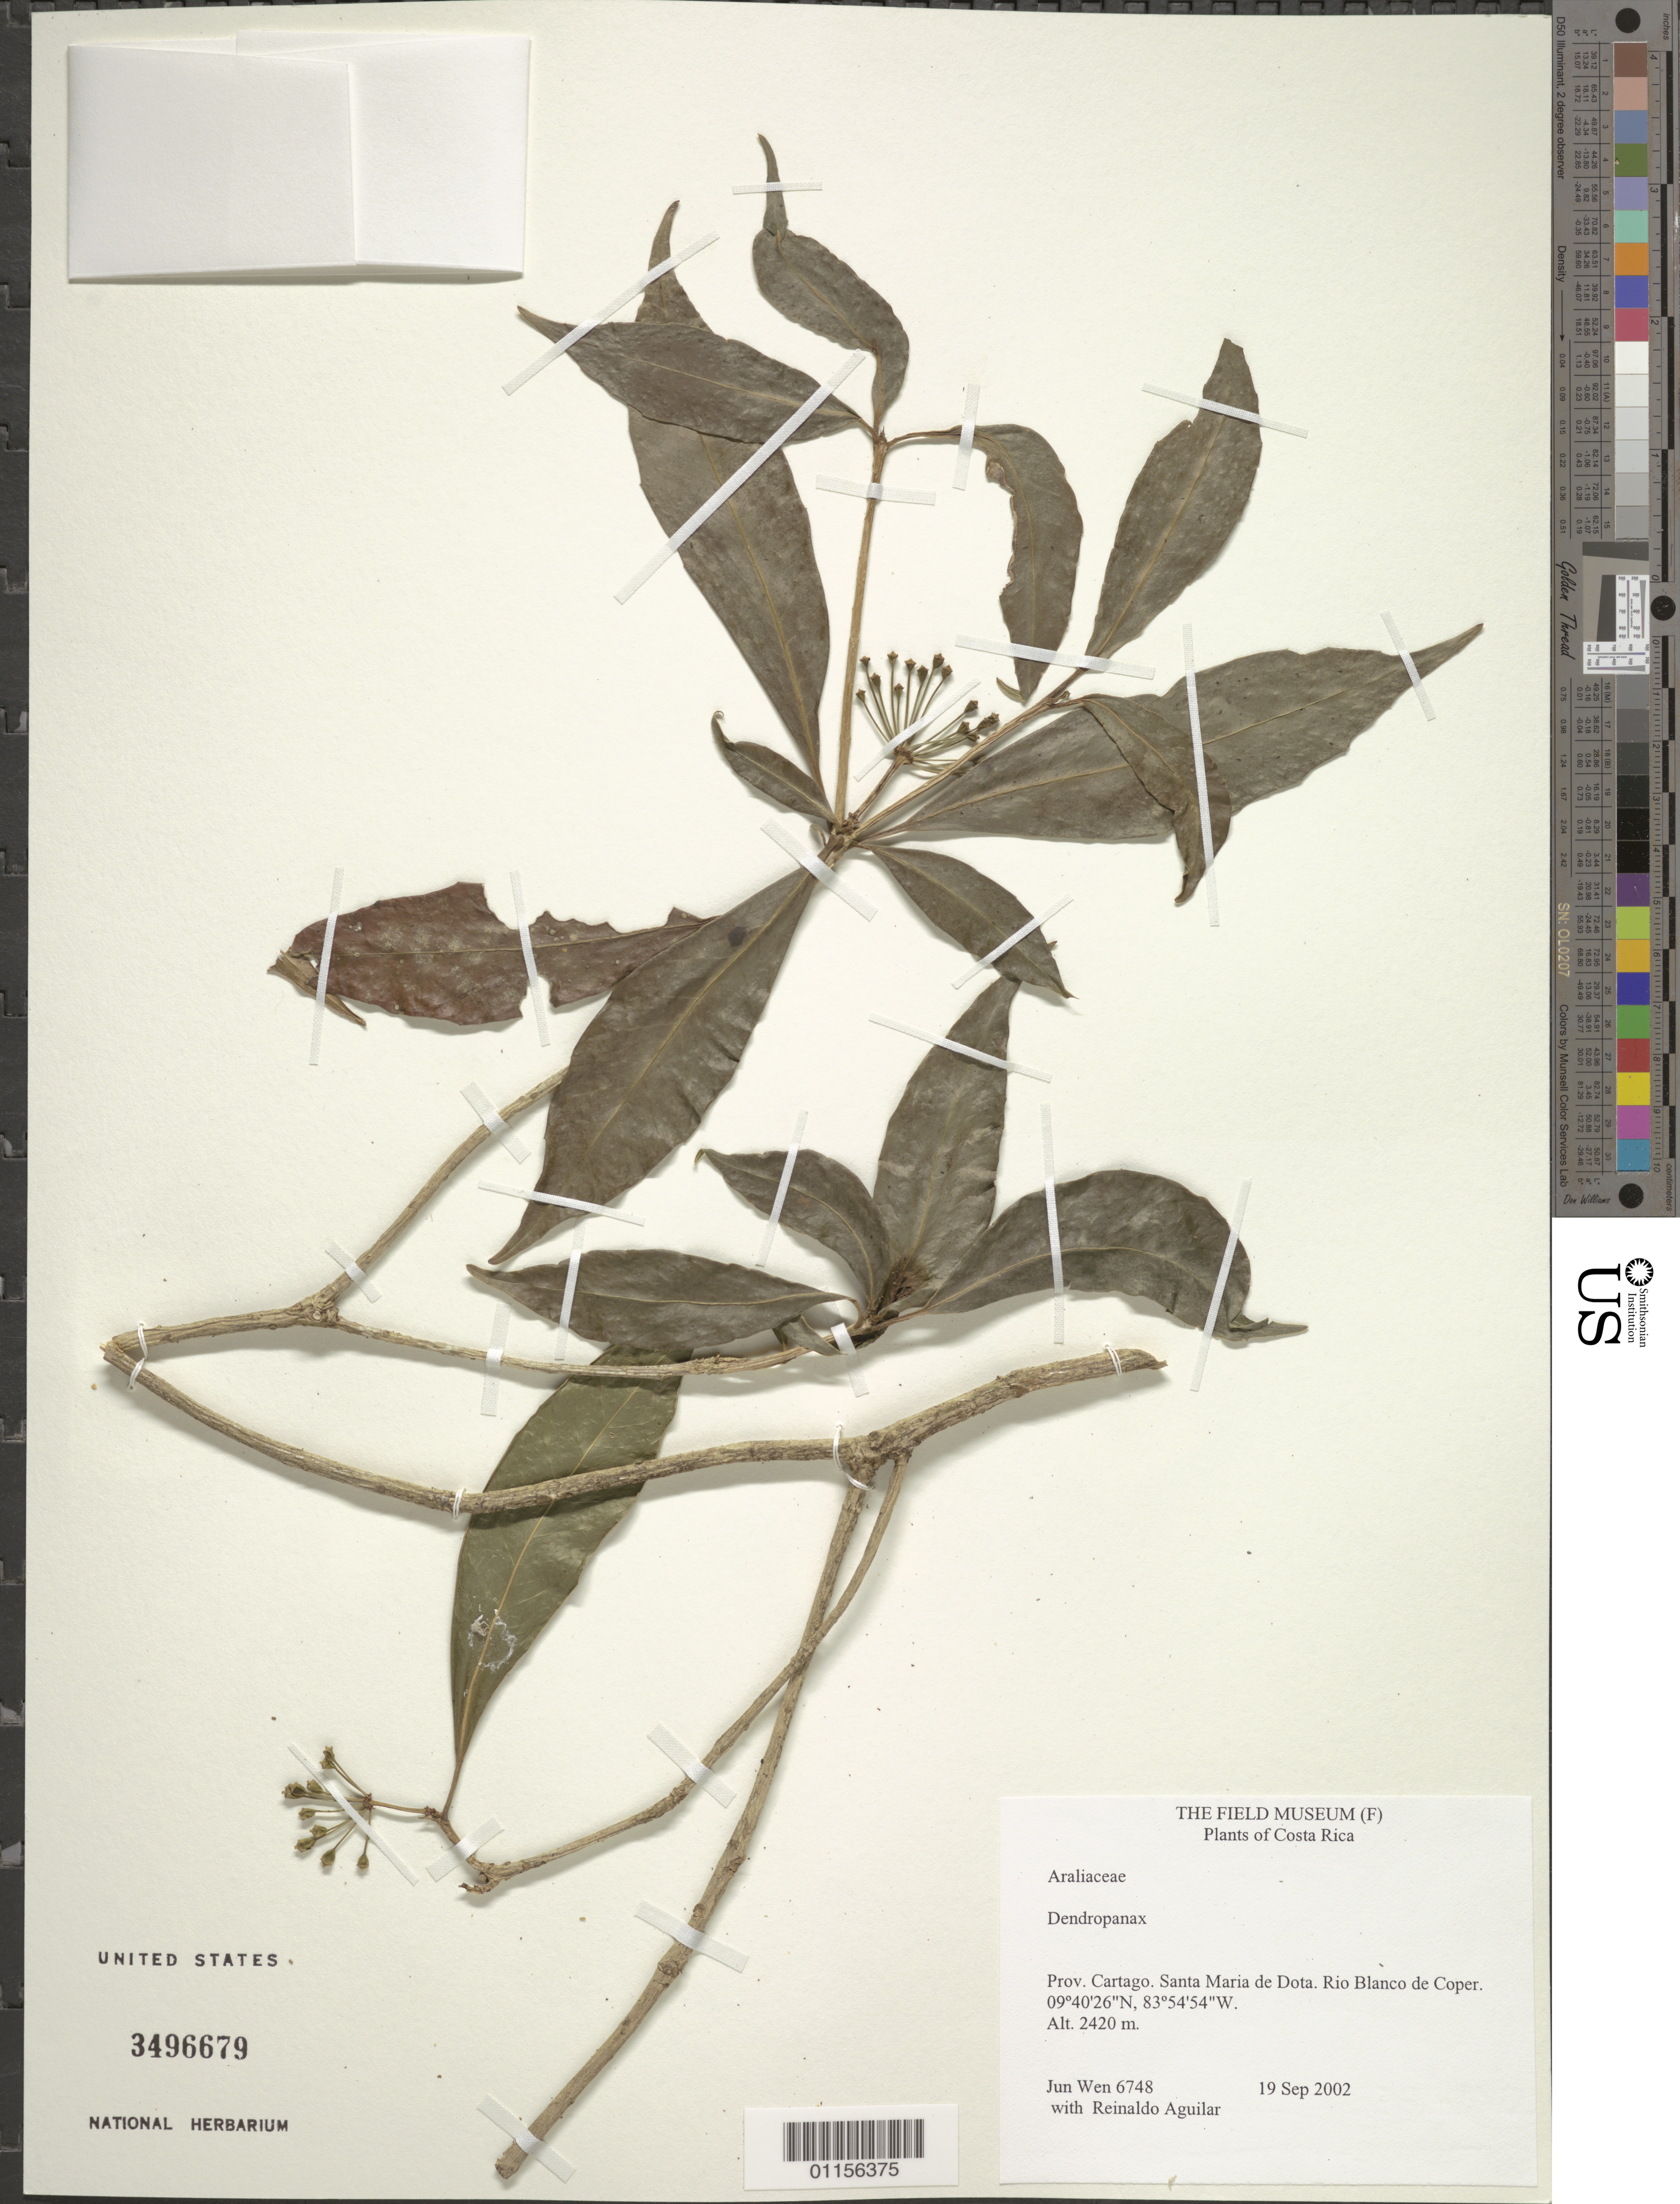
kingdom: Plantae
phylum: Tracheophyta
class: Magnoliopsida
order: Apiales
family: Araliaceae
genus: Dendropanax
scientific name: Dendropanax sp.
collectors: J. Wen & R. Aguilar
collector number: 6748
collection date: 2002-09-19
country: Costa Rica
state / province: Cartago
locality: Santa Maria de Dota. Rio Blanco de Coper.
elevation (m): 2420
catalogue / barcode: US 3496679